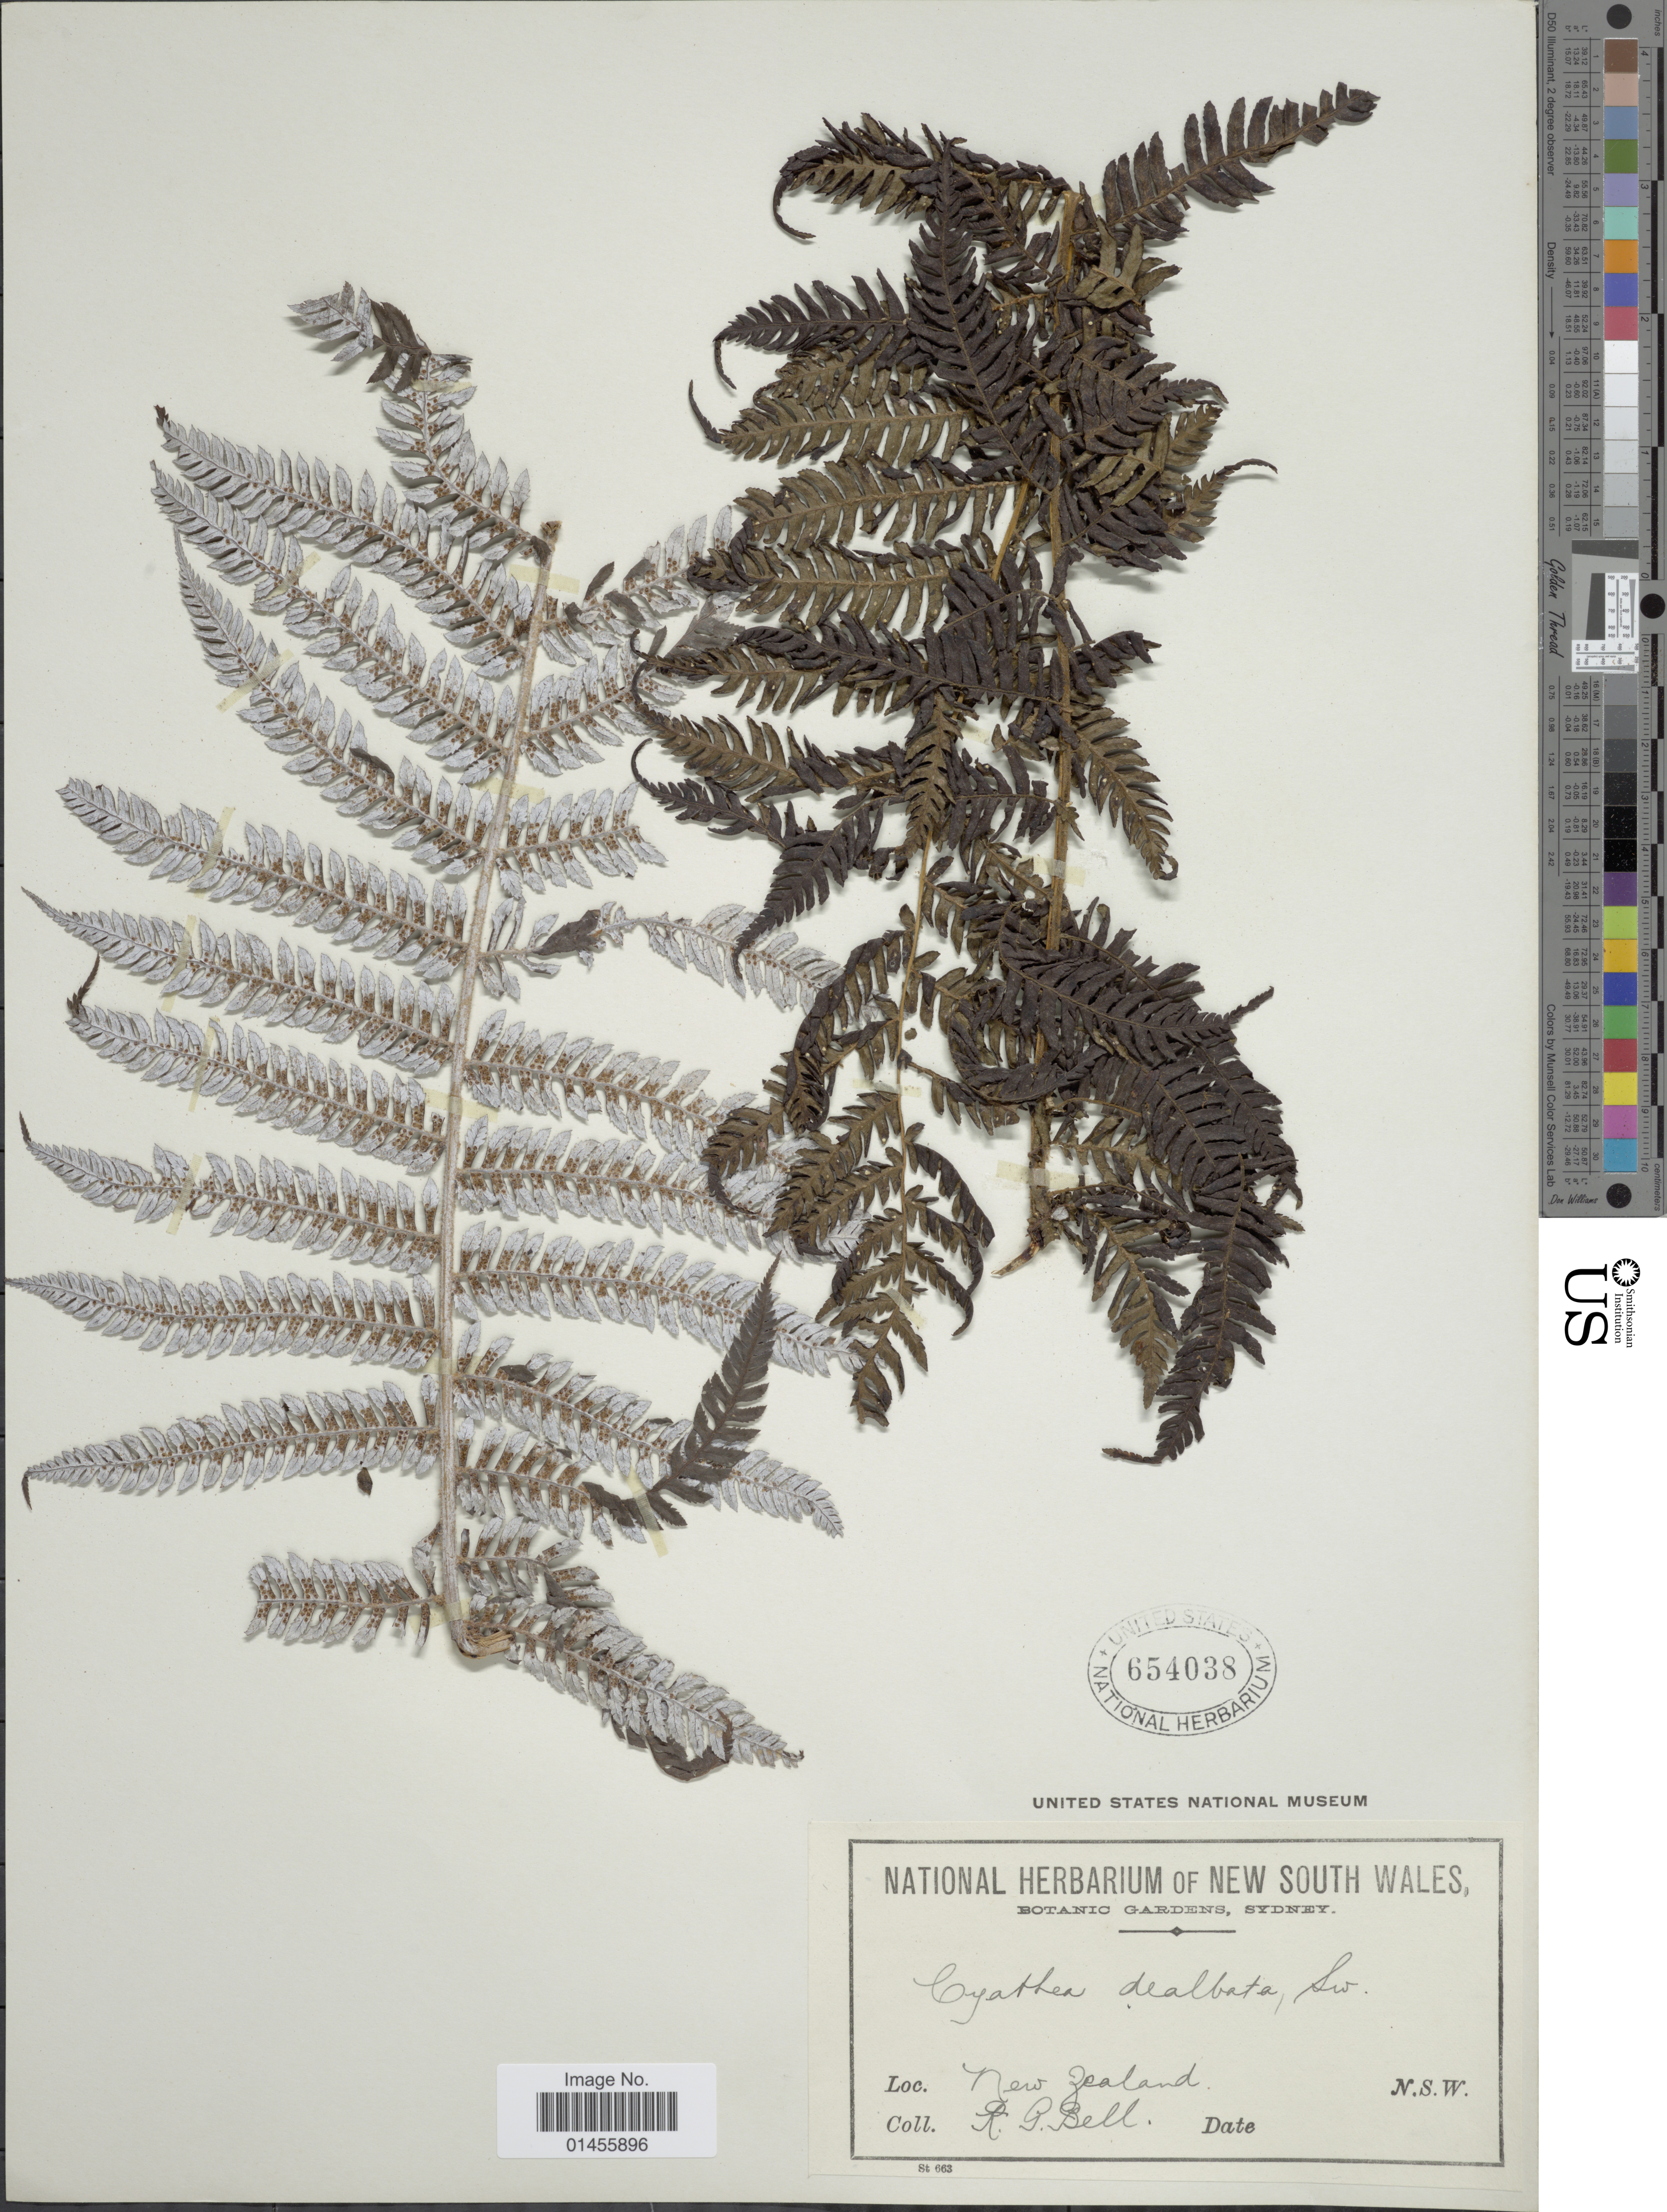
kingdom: Plantae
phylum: Tracheophyta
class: Polypodiopsida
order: Cyatheales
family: Cyatheaceae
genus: Alsophila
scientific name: Alsophila dealbata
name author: (G. Forst.)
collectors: C. R. Bell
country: New Zealand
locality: N.S.W. [unsure placement]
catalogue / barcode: US 654038